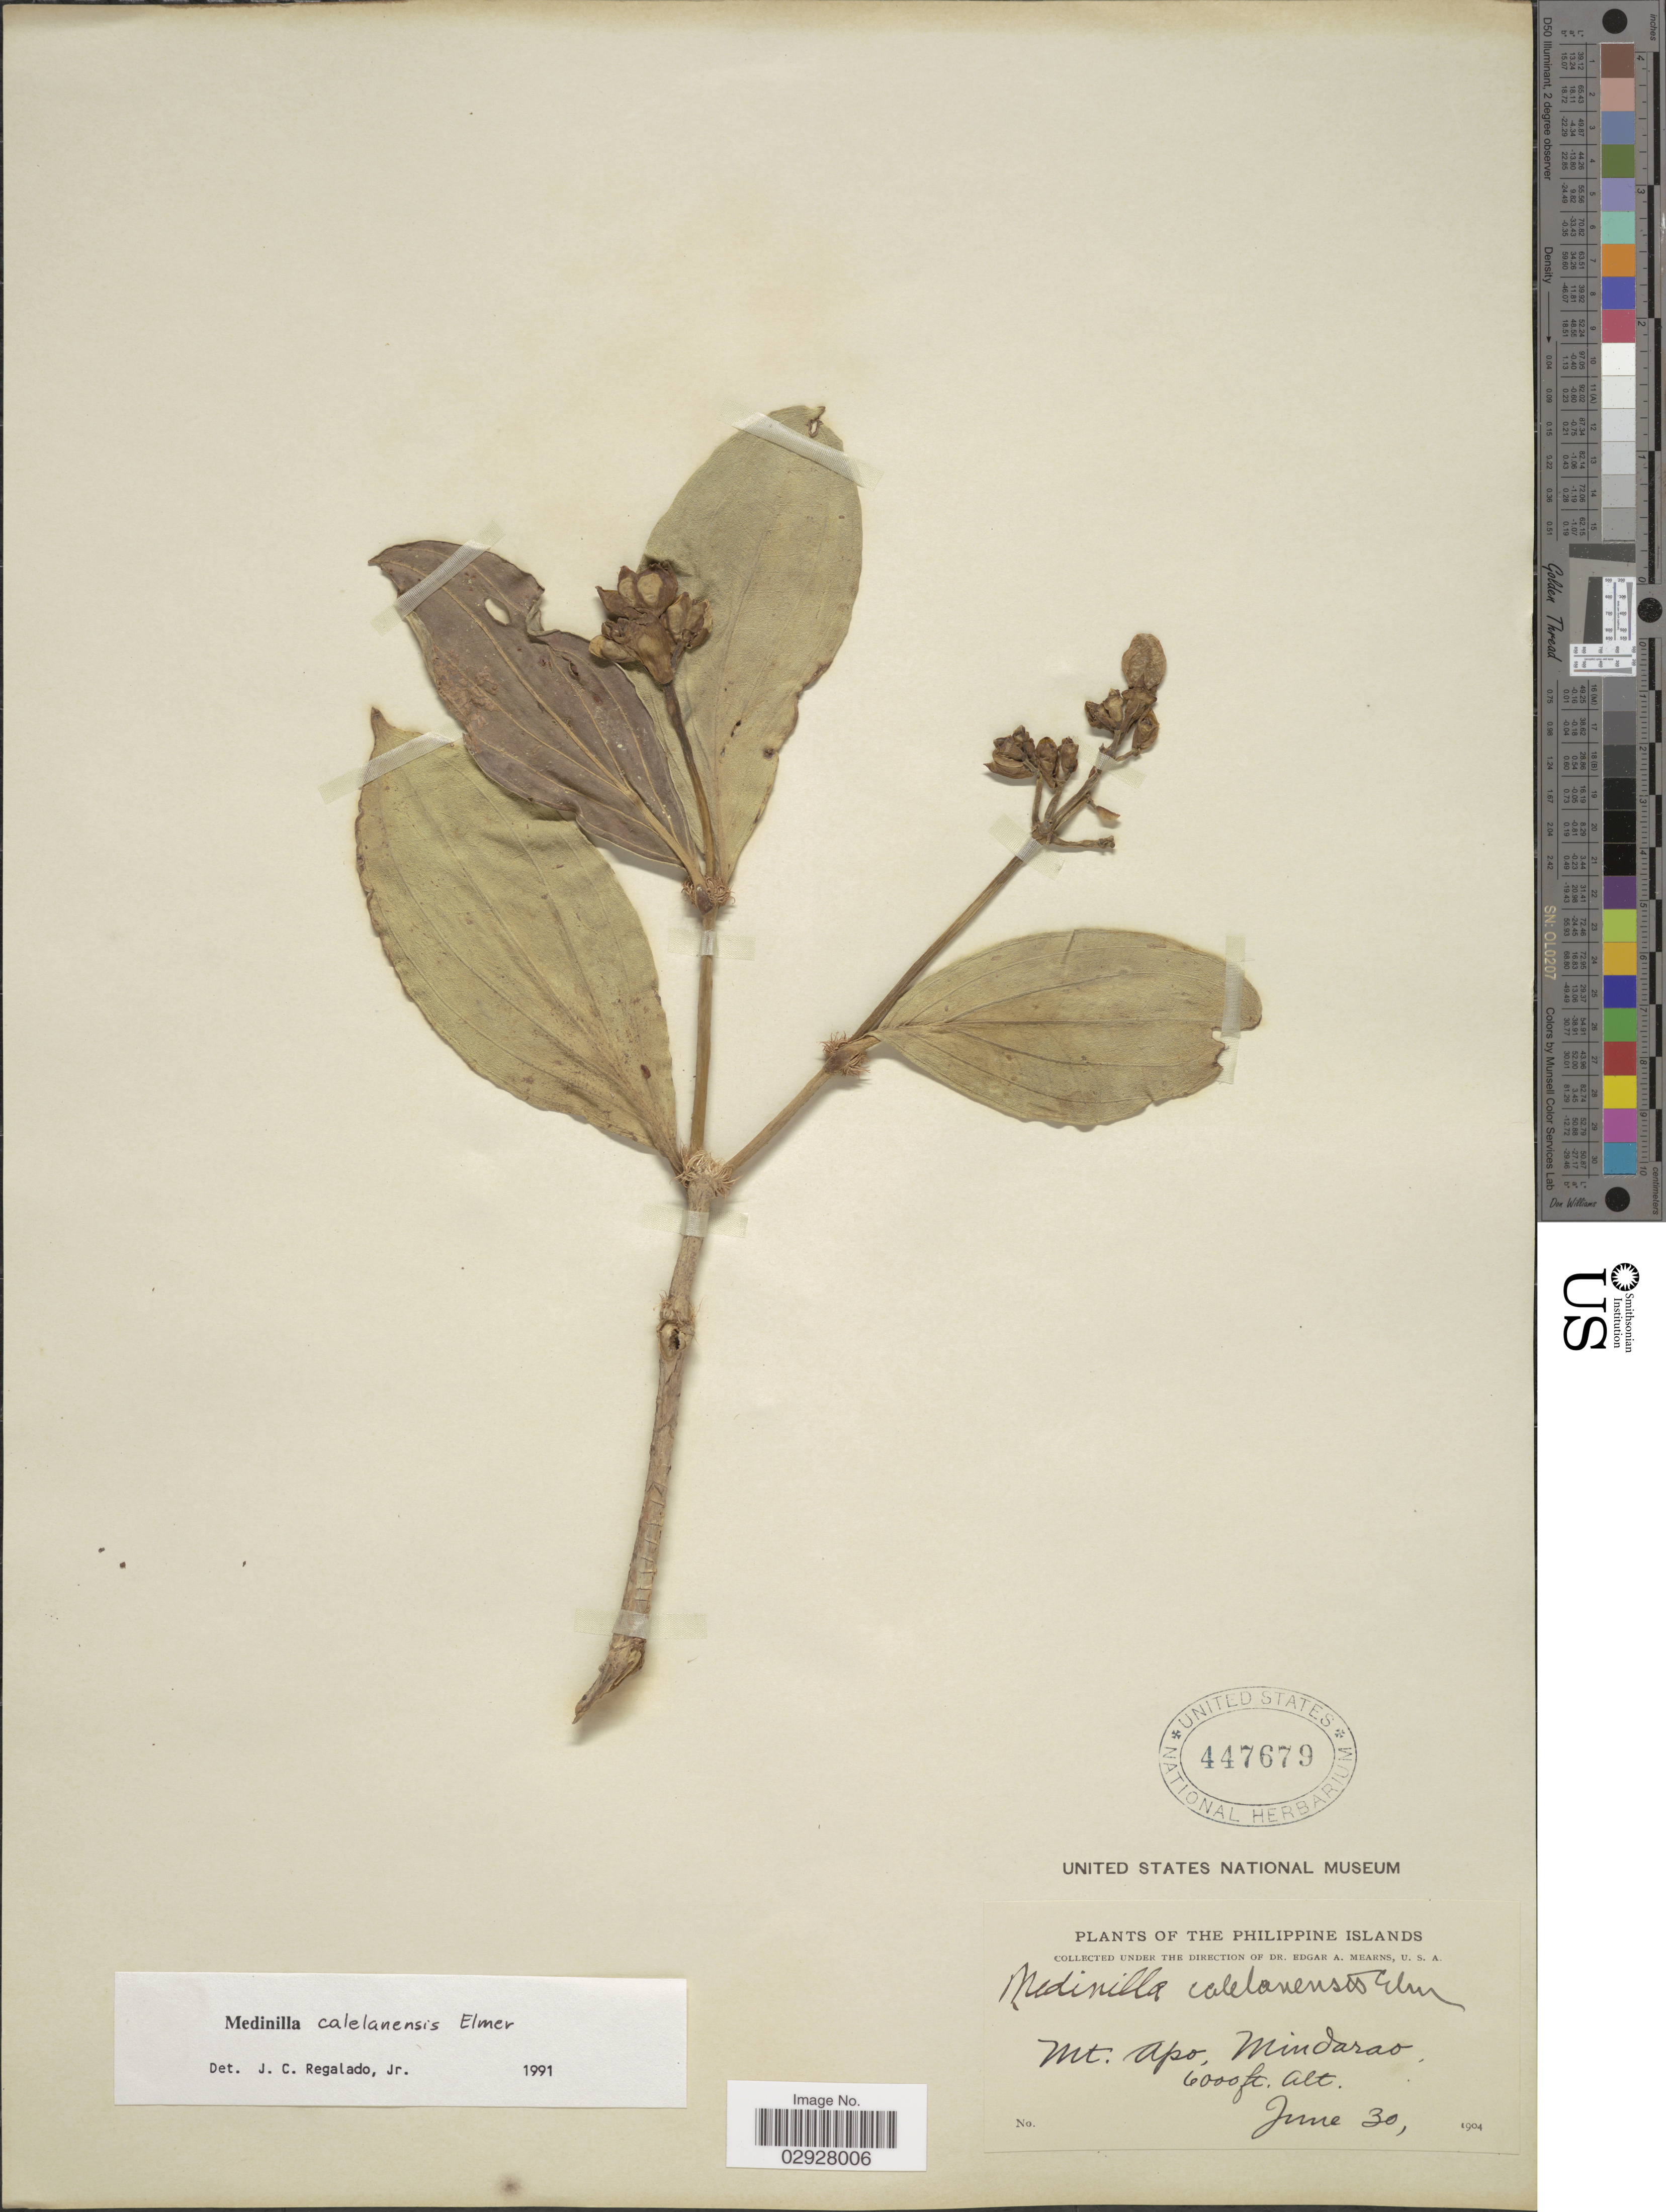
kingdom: Plantae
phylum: Tracheophyta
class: Magnoliopsida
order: Myrtales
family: Melastomataceae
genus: Medinilla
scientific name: Medinilla calelanensis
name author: Elmer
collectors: E. A. Mearns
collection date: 1904-06-30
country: Philippines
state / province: Davao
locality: Mt. Apo, Mindanao.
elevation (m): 1829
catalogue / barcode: US 447679